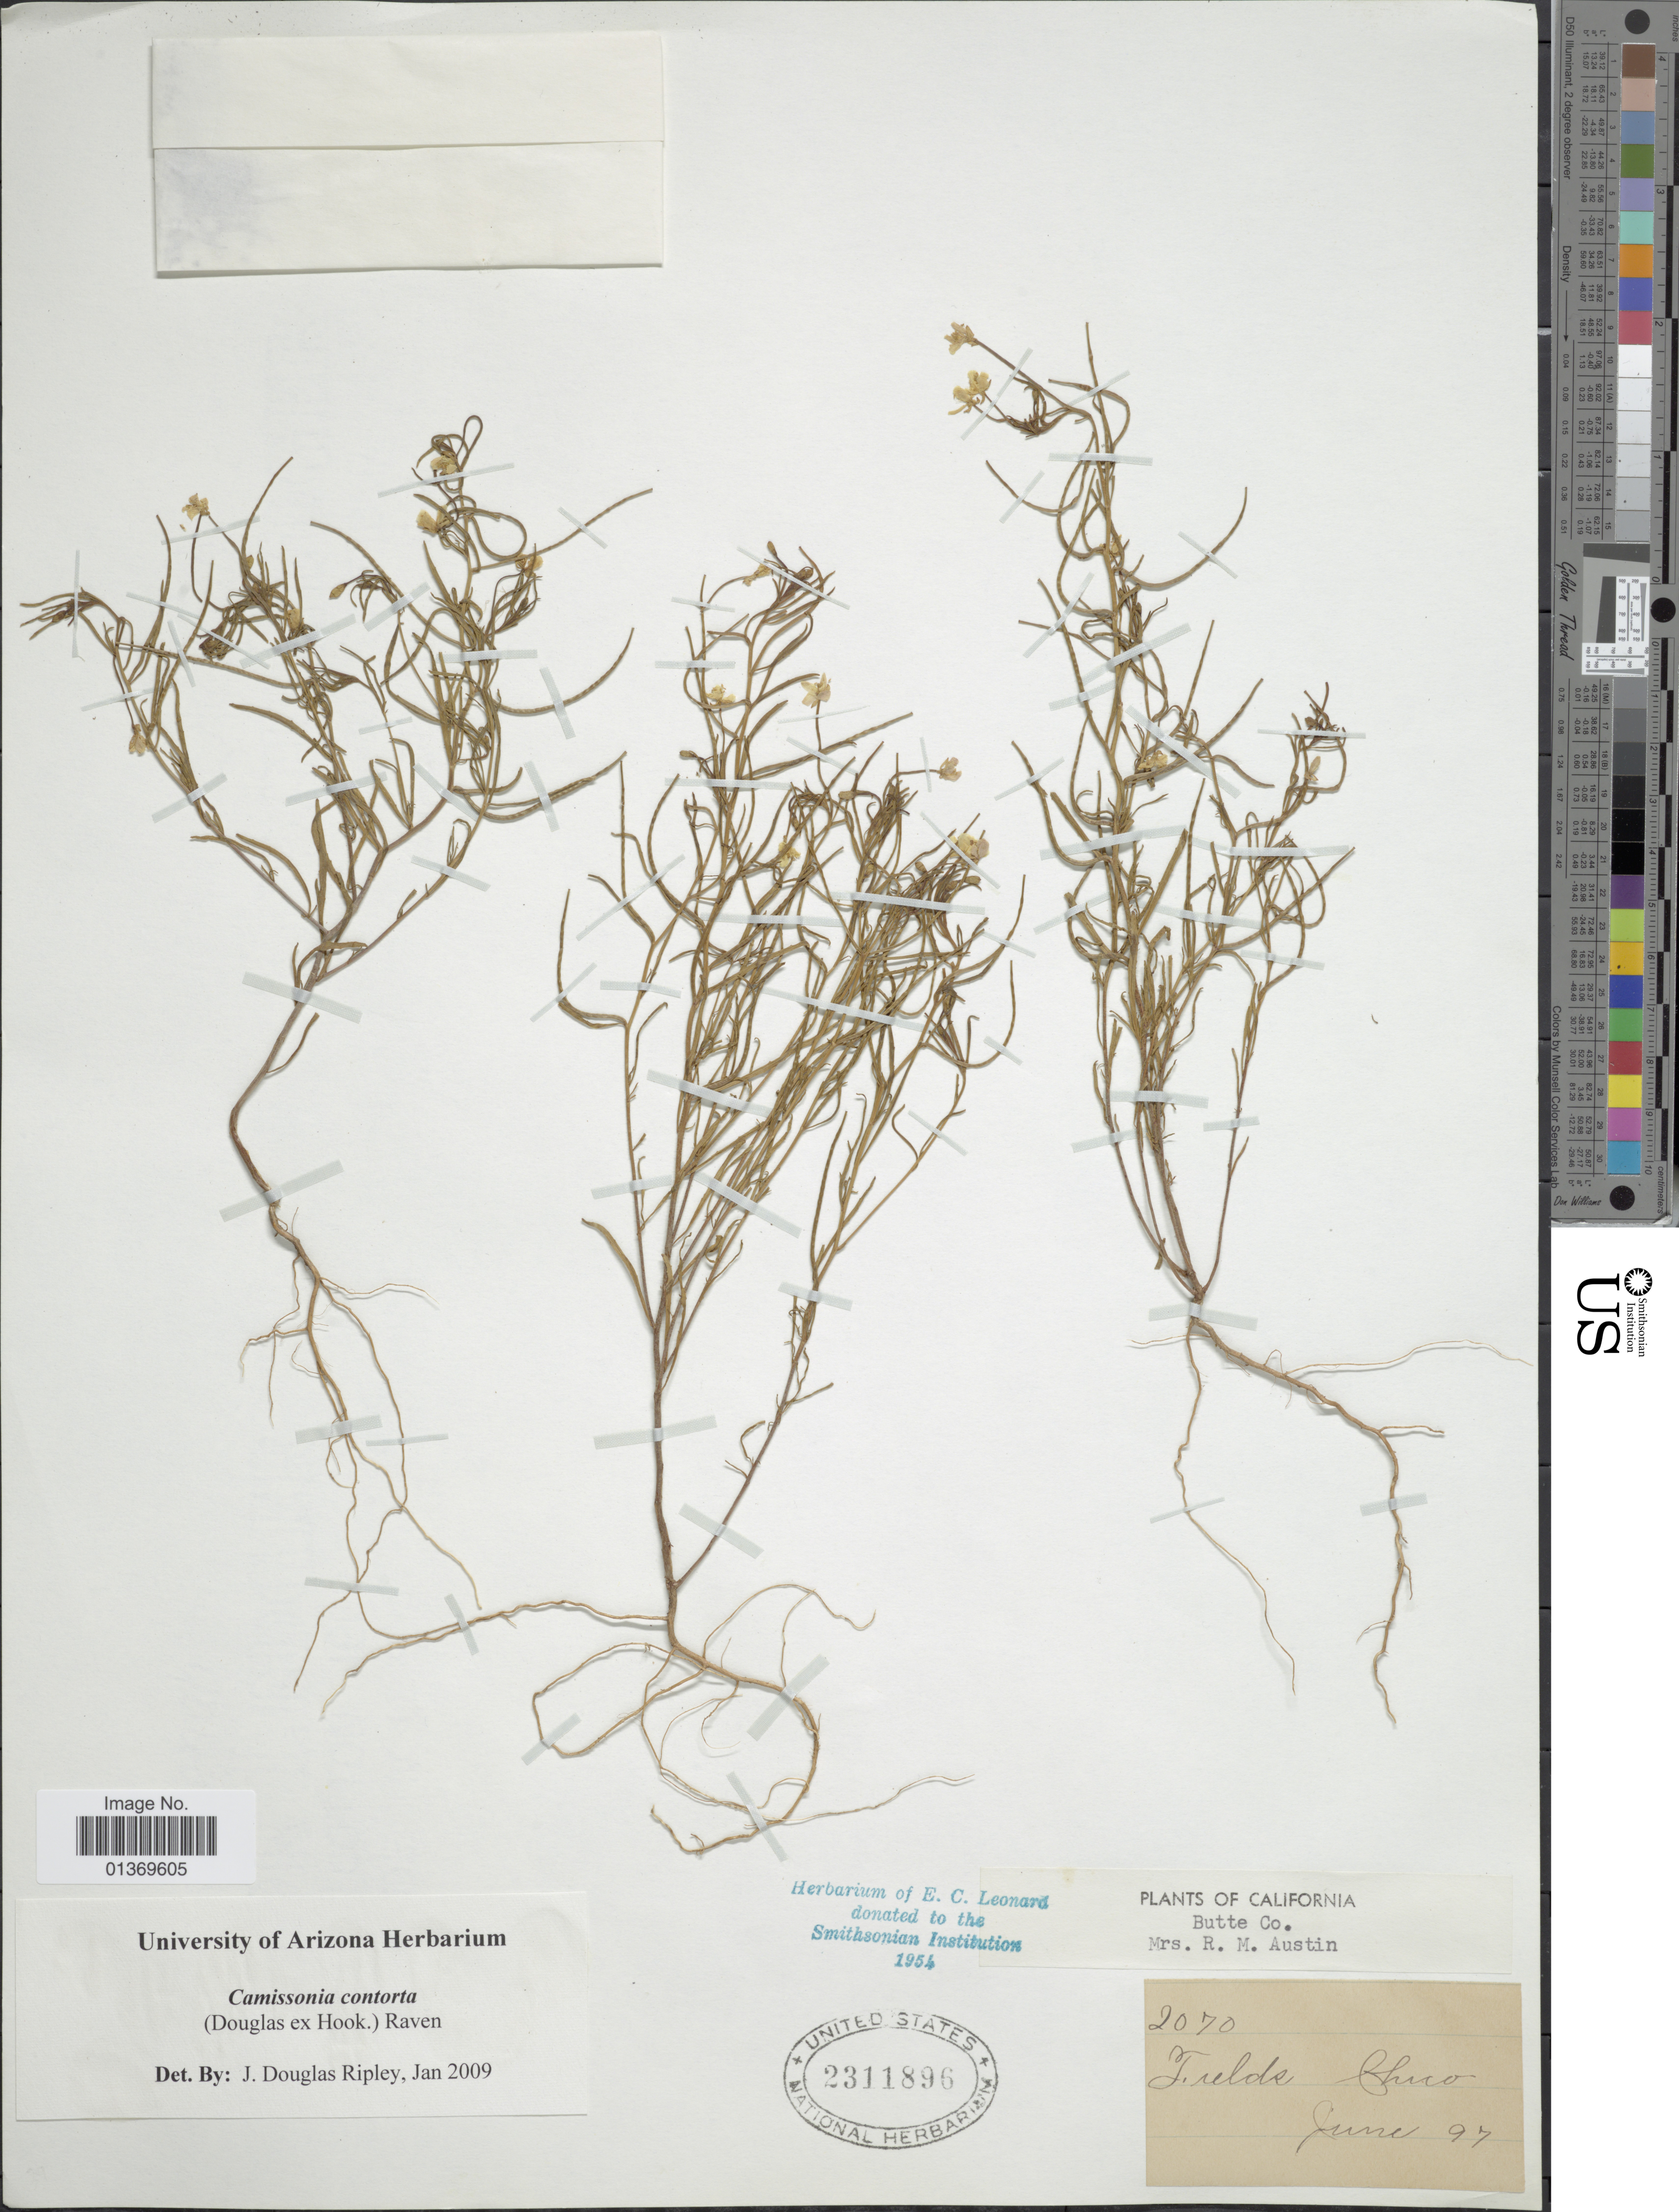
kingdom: Plantae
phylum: Tracheophyta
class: Magnoliopsida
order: Myrtales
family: Onagraceae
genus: Camissonia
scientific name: Camissonia contorta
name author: (Douglas) Kearney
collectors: R. Austin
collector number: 2070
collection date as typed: Transcribed d/m/y: /6/97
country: United States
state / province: California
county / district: Butte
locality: Butte Co., Fields Chico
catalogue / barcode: US 2311896